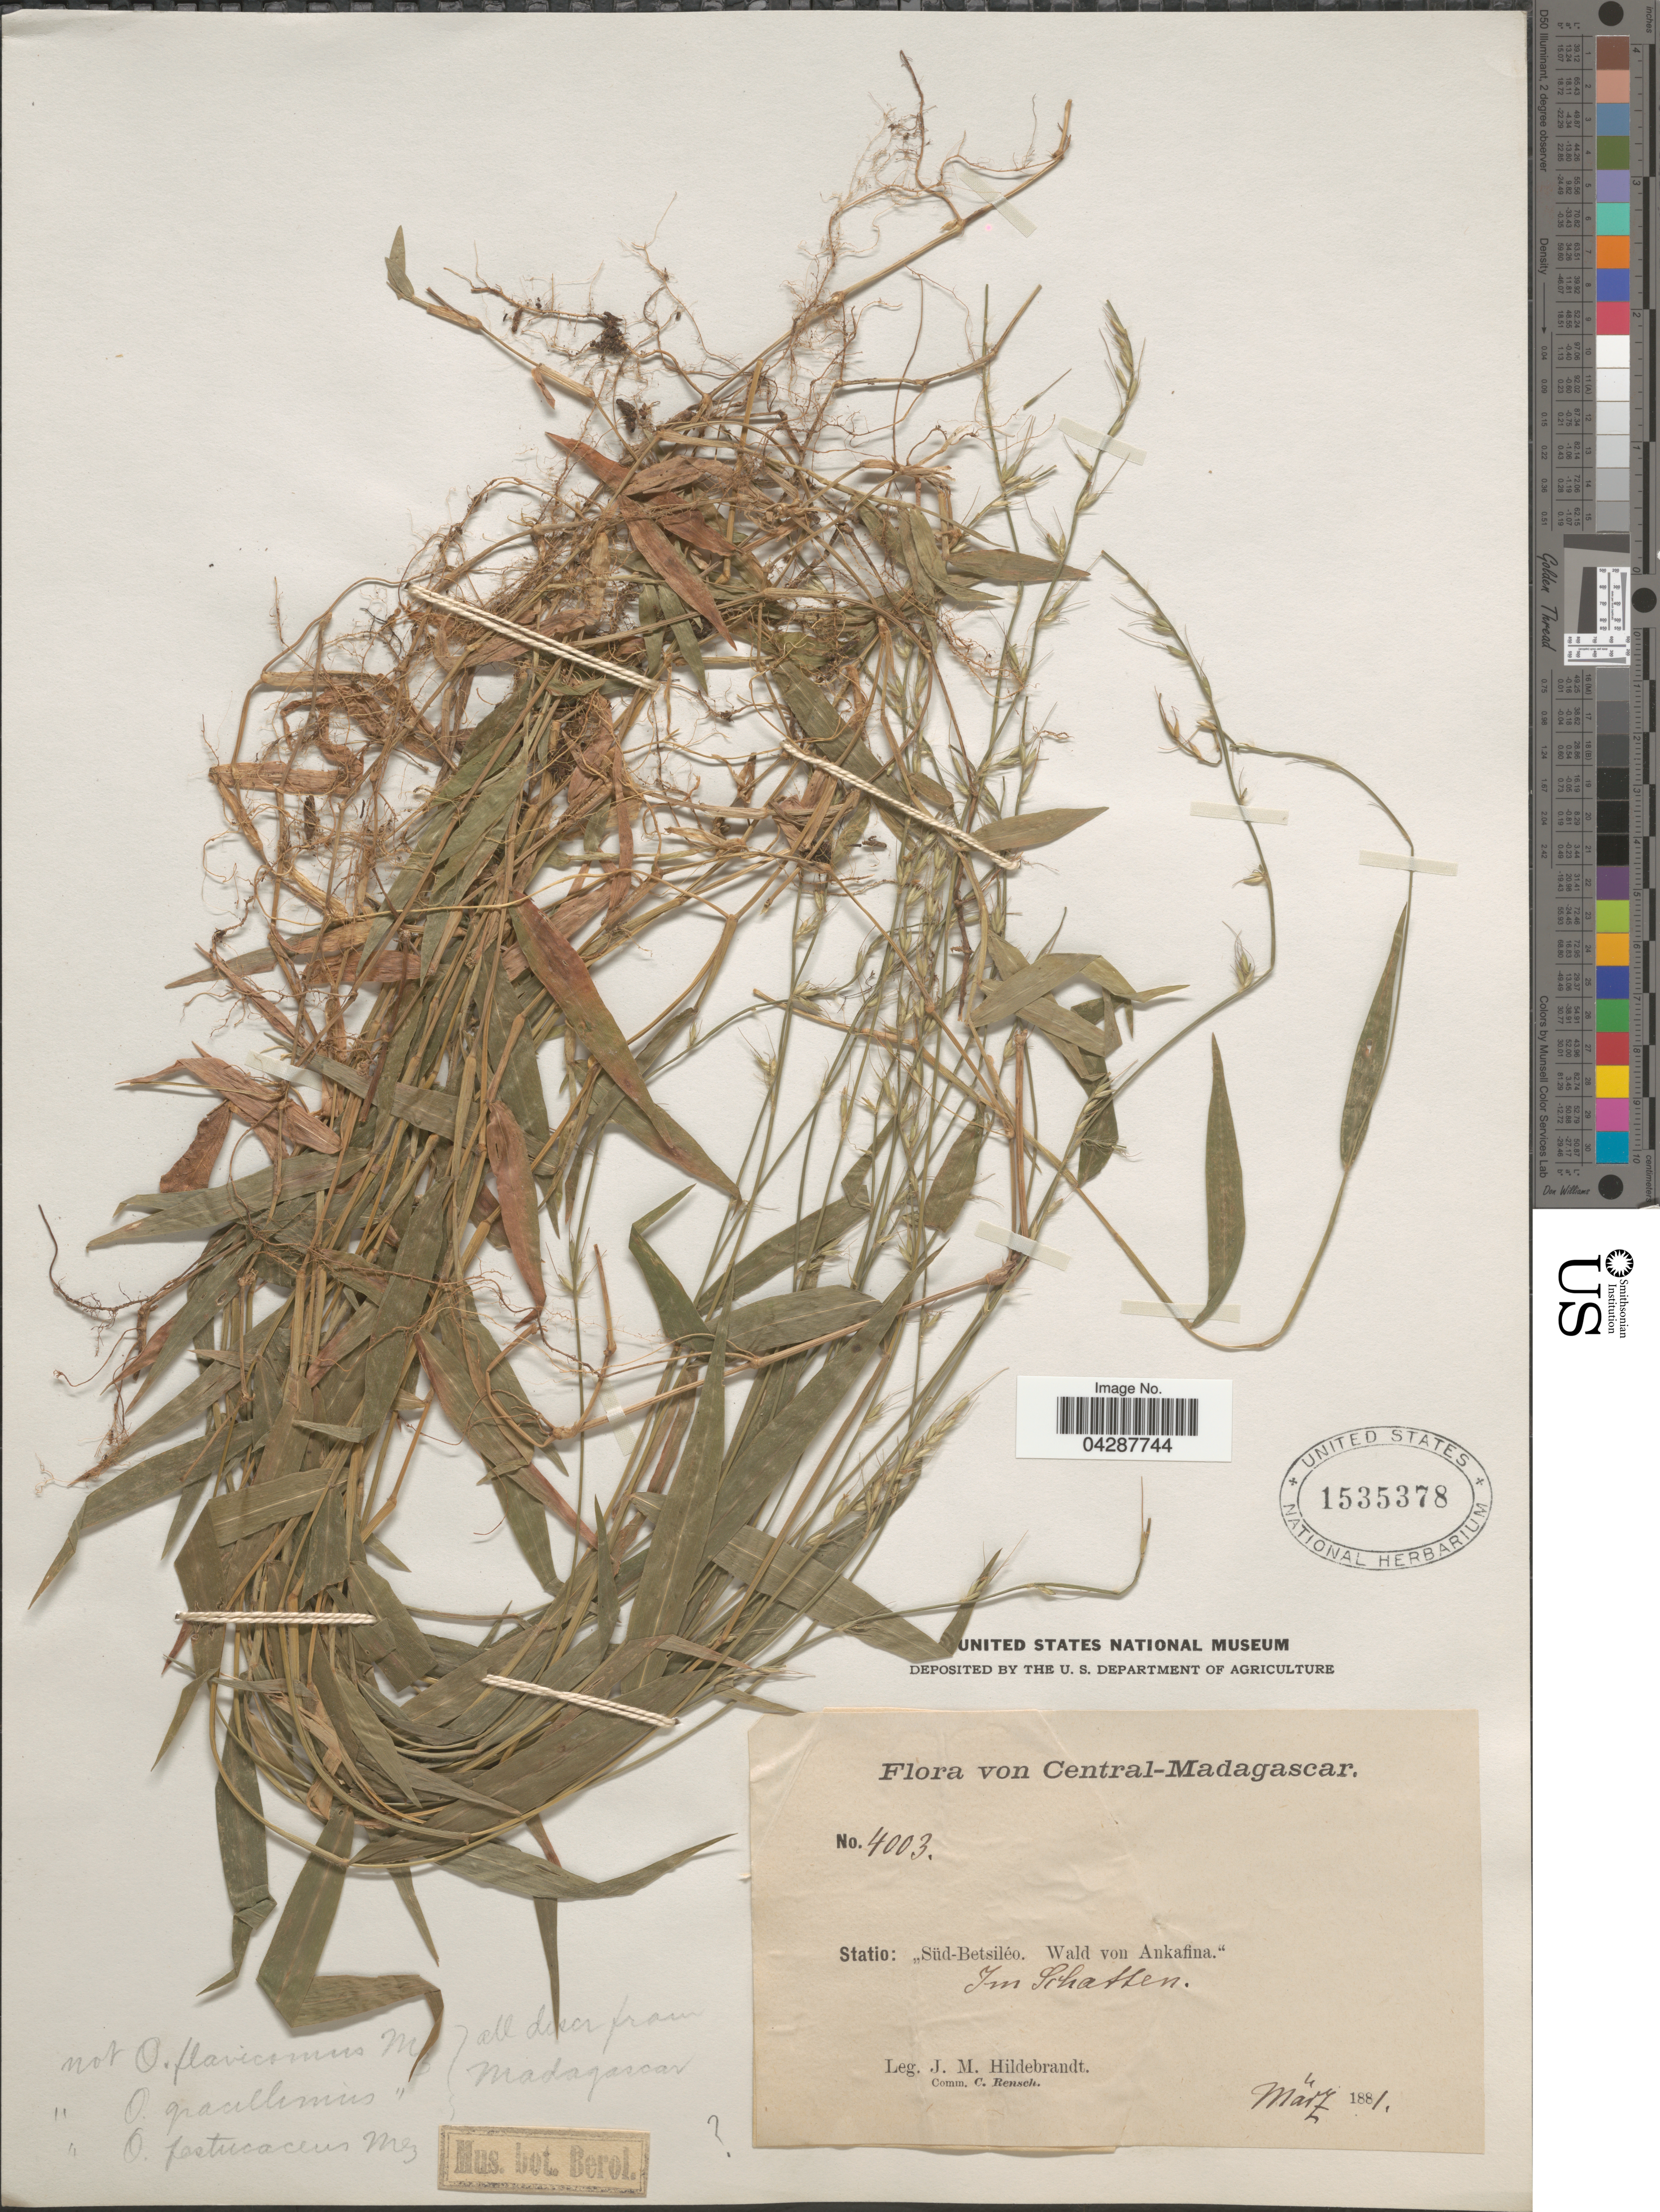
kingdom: Plantae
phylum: Tracheophyta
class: Liliopsida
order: Poales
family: Poaceae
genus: Oplismenus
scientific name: Oplismenus hirtellus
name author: (L.) P. Beauv.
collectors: J. Hildebrandt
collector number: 4003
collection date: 1881-03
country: Madagascar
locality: Central-Madagascar. "Süd-Betsiléo. Wald von Ankafina". Im Schatten.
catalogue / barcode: US 1535378